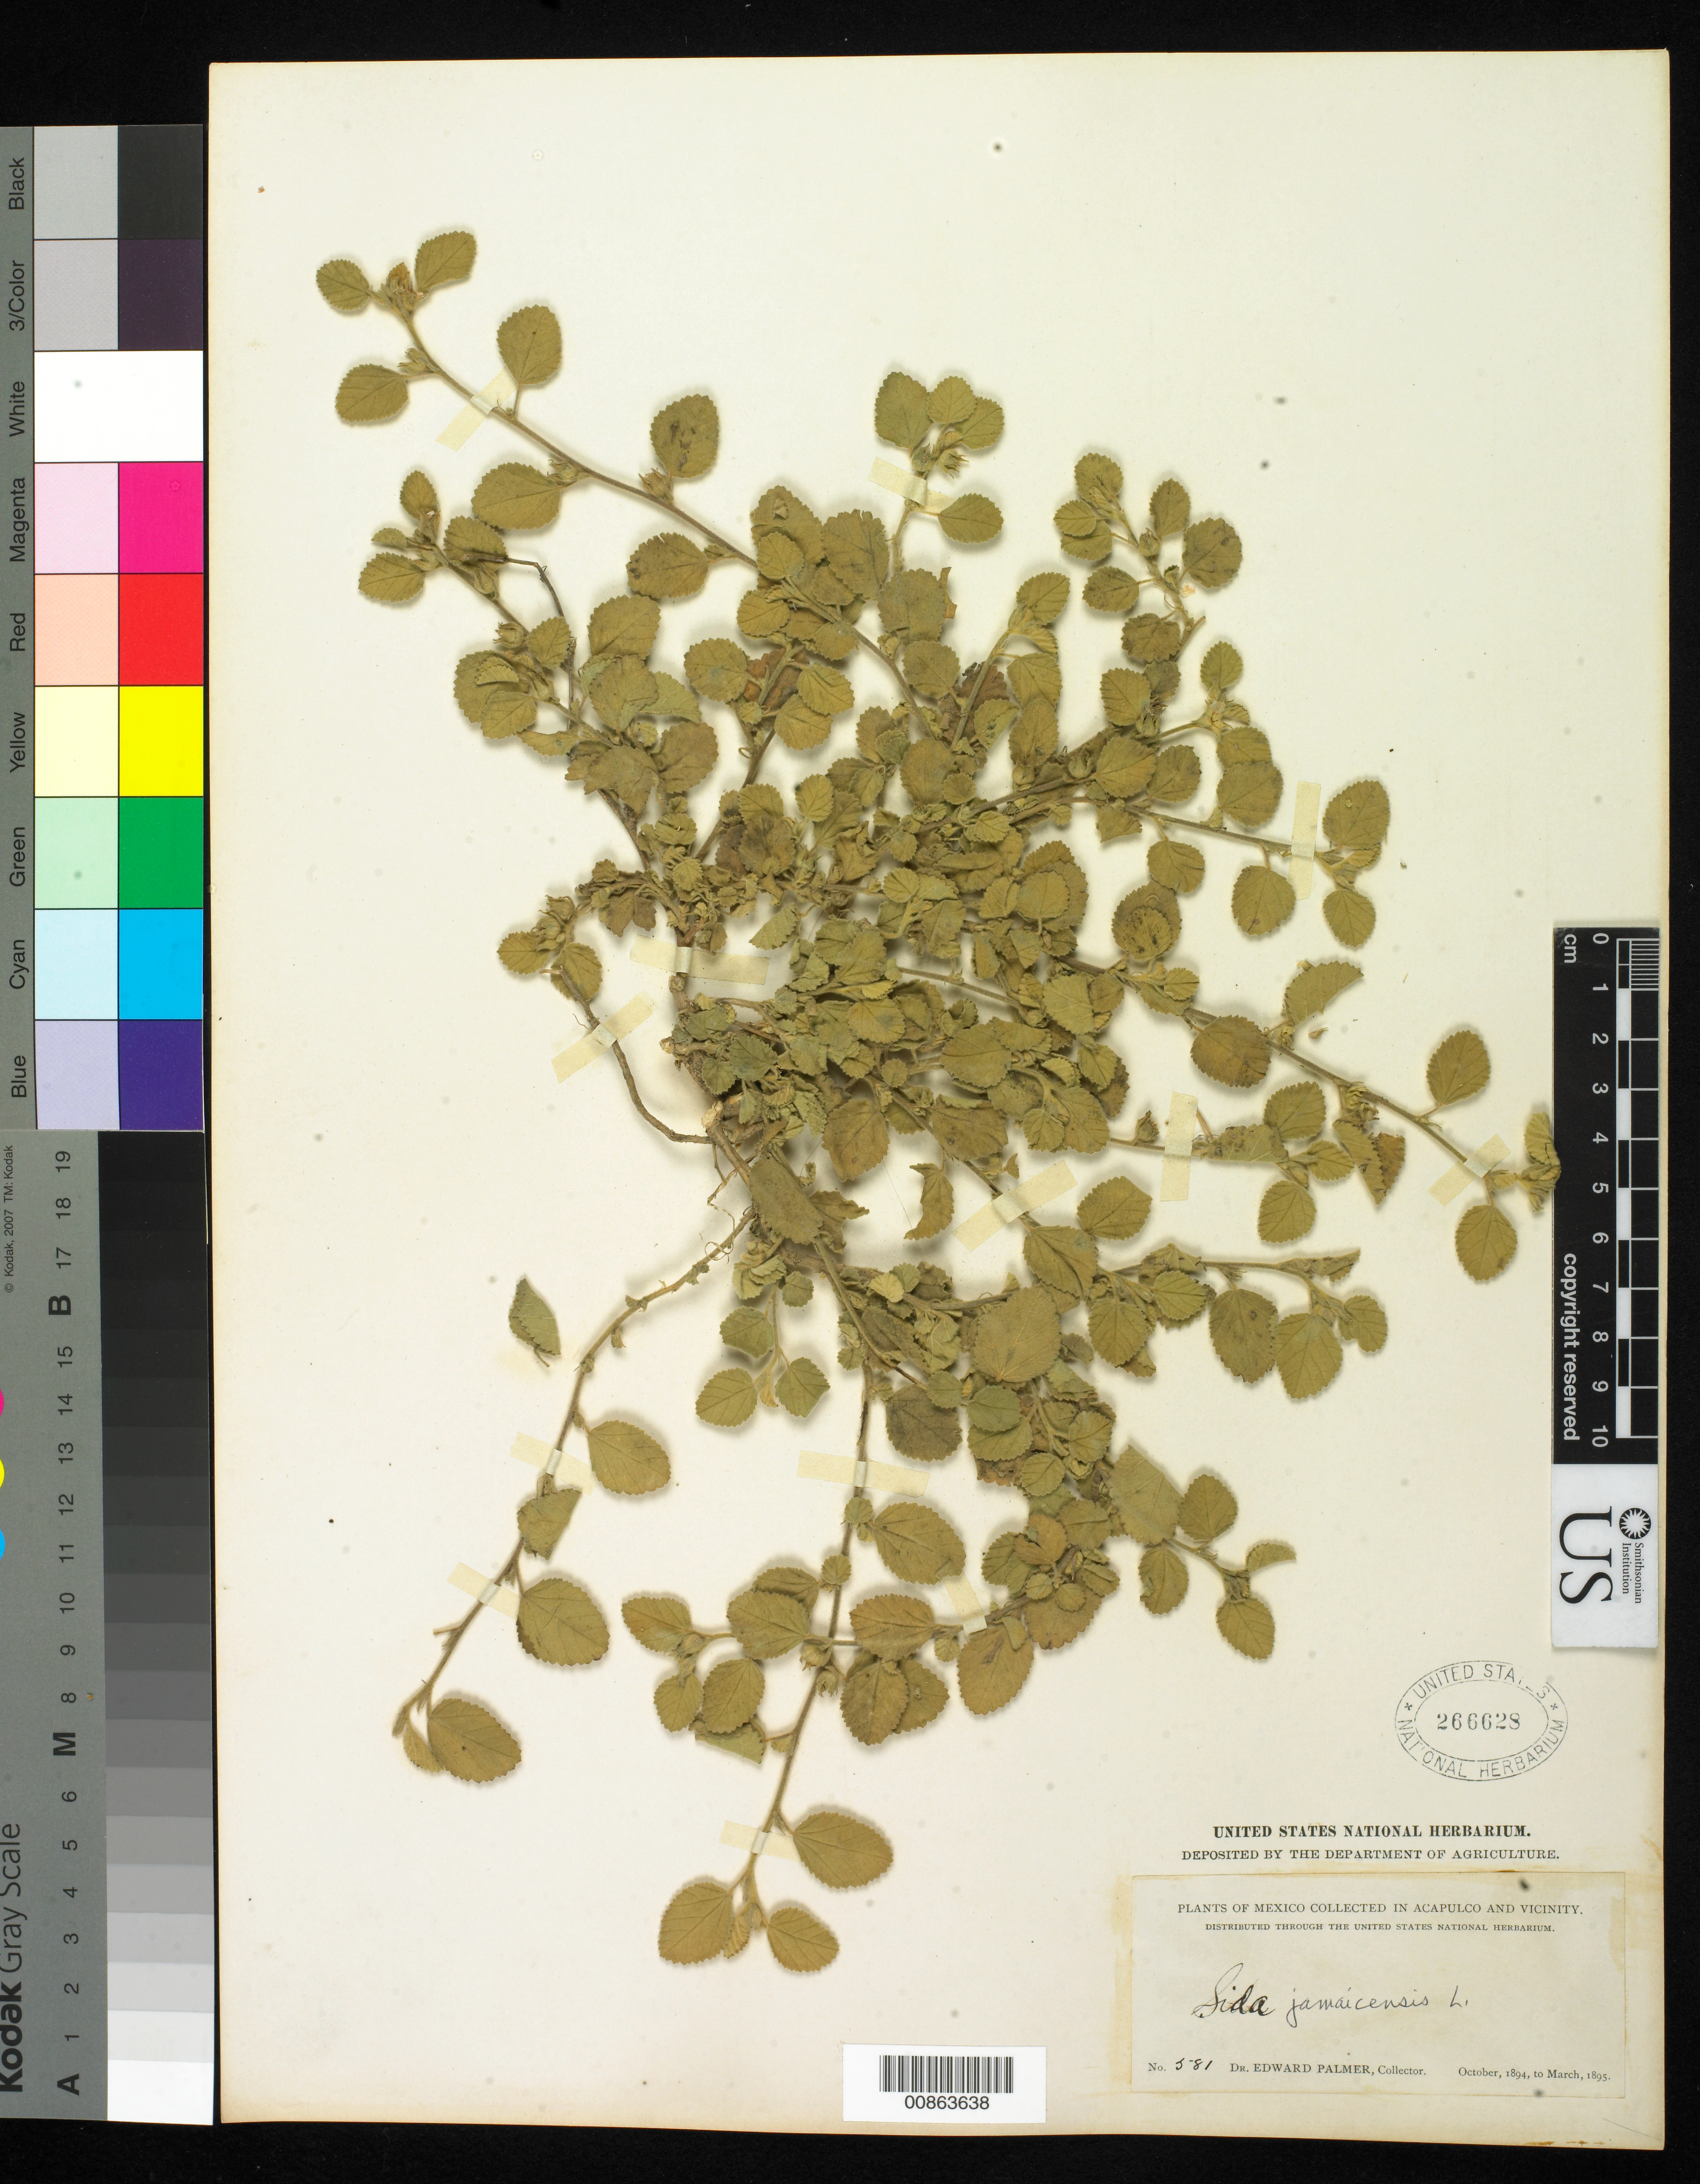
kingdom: Plantae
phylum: Tracheophyta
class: Magnoliopsida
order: Malvales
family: Malvaceae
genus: Sida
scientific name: Sida jamaicensis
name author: L.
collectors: E. Palmer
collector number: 581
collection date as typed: Oct 1894 to -- Mar 1895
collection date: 1894-10/1895-03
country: Mexico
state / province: Guerrero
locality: Acapulco, Guerrero and vicinity.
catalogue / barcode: US 266628